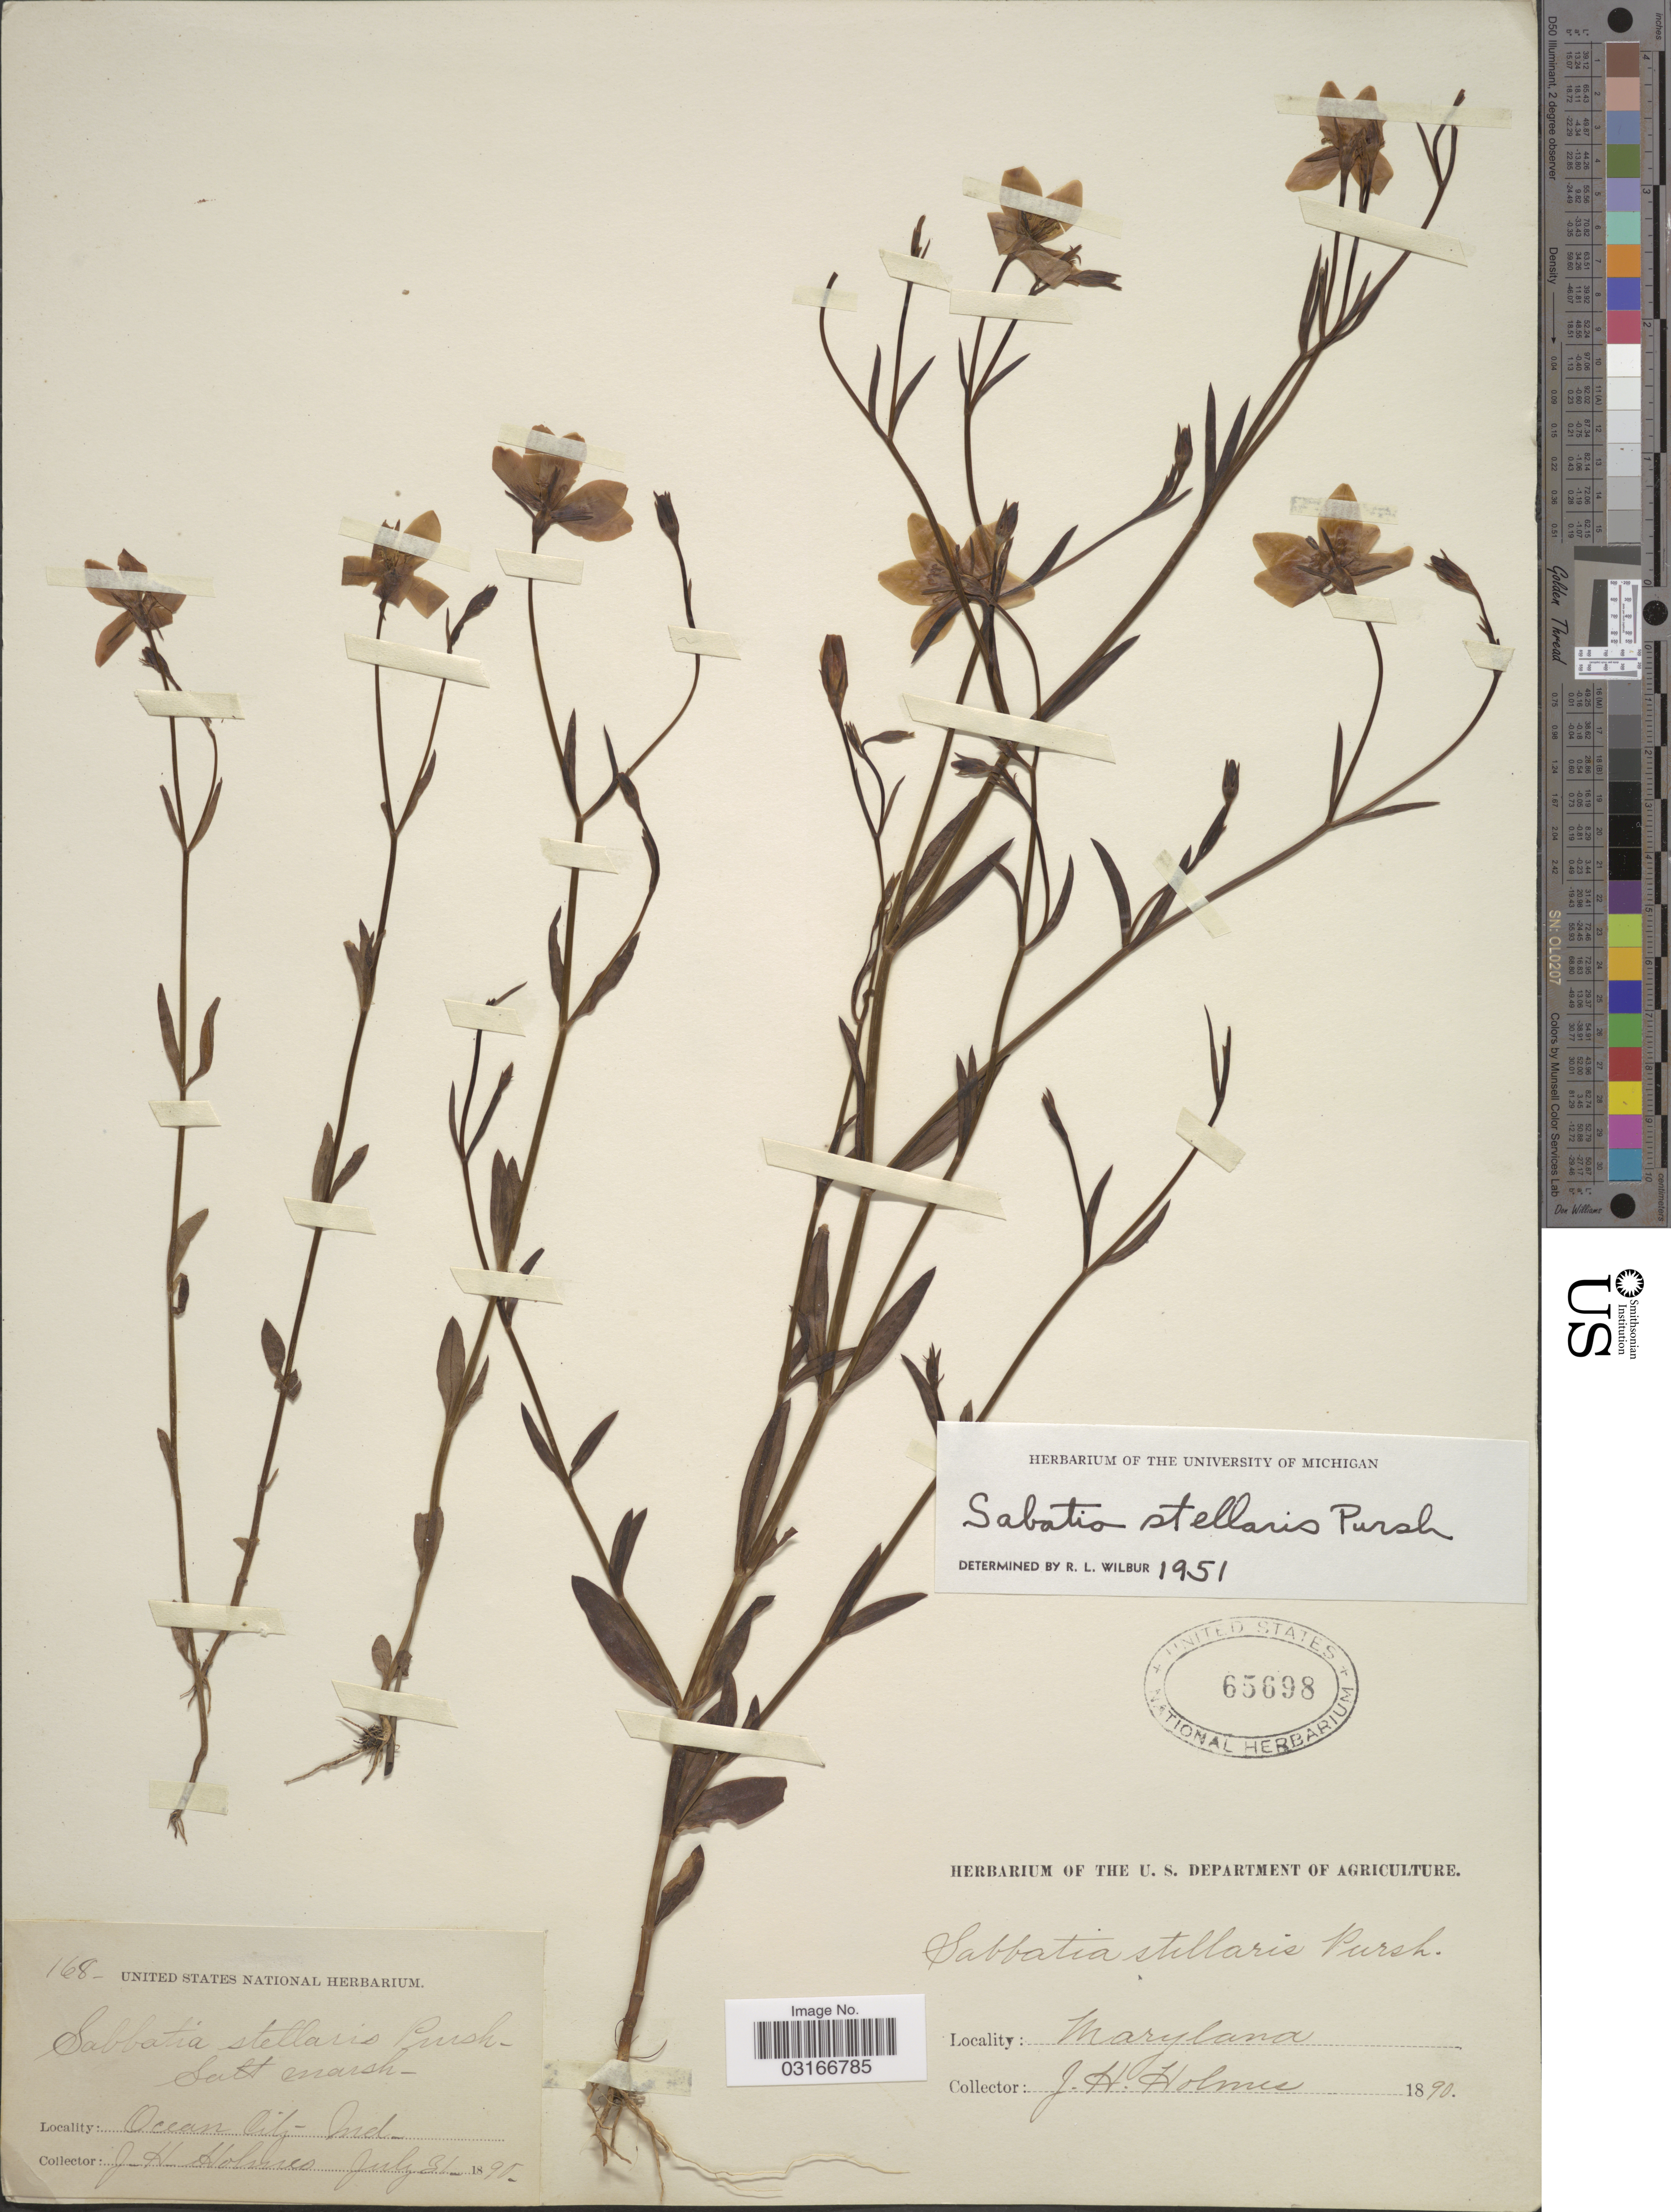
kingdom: Plantae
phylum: Tracheophyta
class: Magnoliopsida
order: Gentianales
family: Gentianaceae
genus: Sabatia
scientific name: Sabatia stellaris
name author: Pursh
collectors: J. Holmes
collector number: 168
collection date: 1890-07-31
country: United States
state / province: Maryland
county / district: Worcester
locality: Ocean City Md.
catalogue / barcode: US 65698